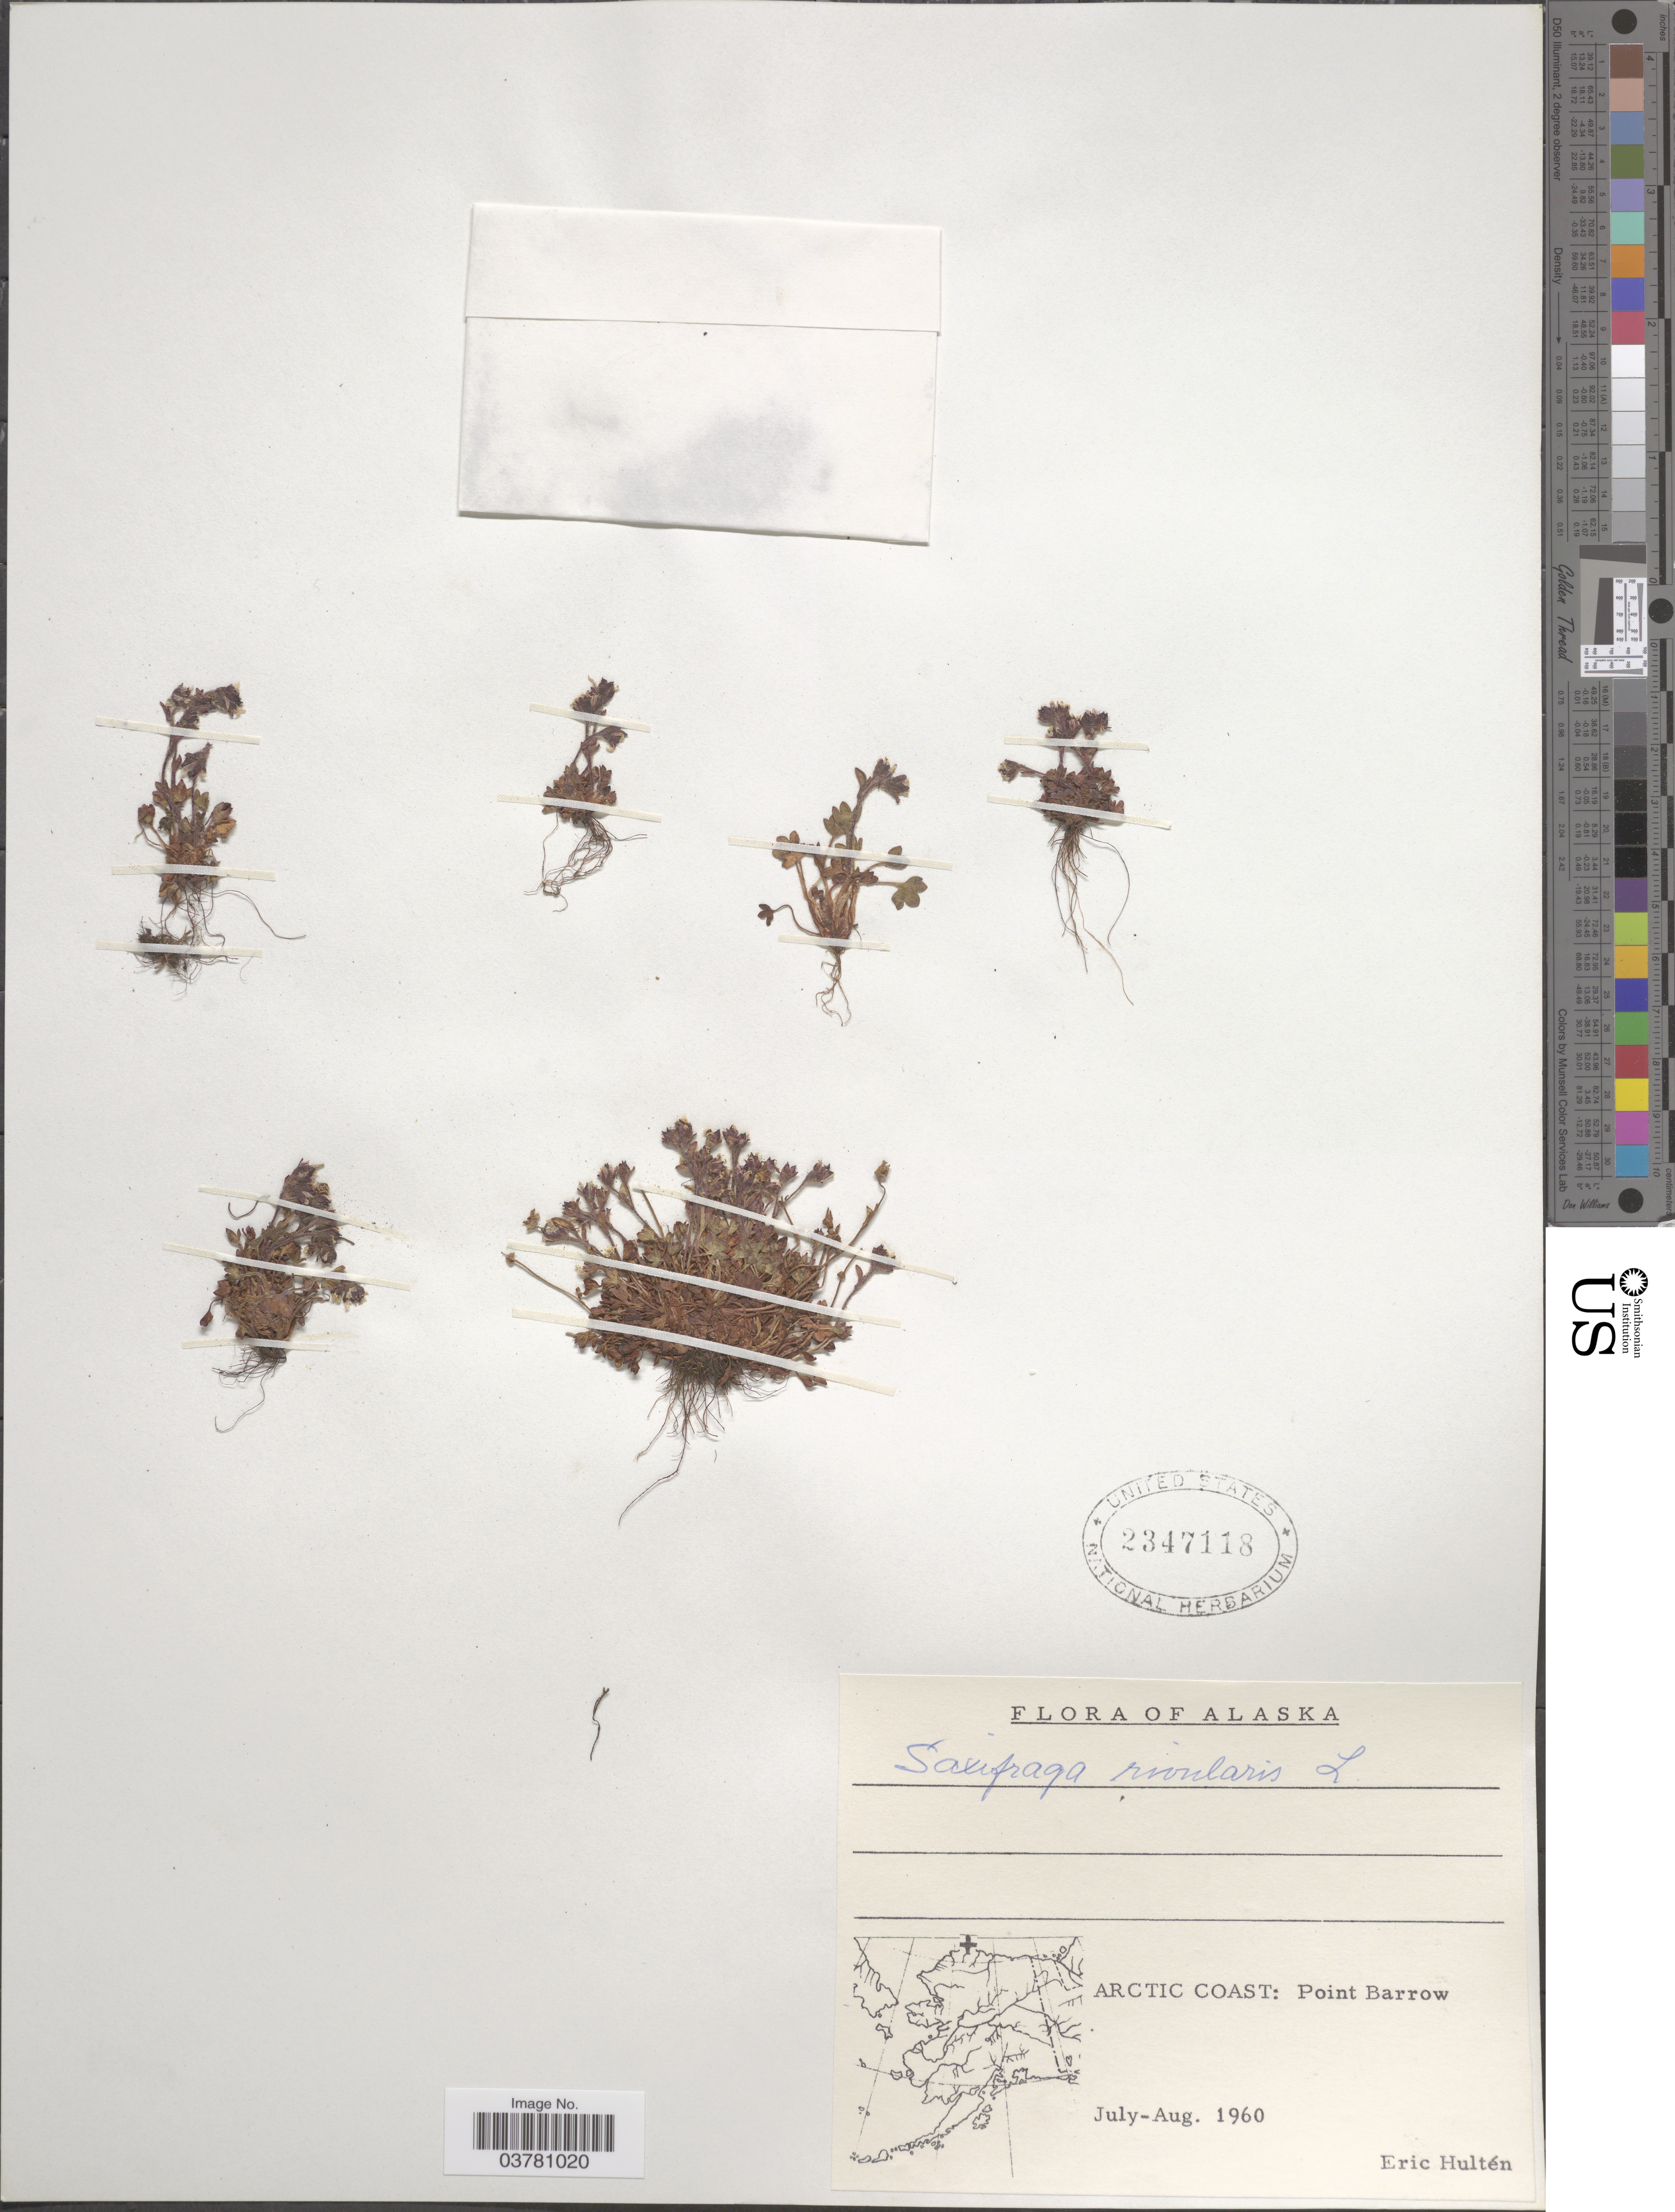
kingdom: Plantae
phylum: Tracheophyta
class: Magnoliopsida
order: Saxifragales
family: Saxifragaceae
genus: Saxifraga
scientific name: Saxifraga rivularis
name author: L.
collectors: E. G. Hultén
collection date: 1960-07/1960-08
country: United States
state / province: Alaska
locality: Arctic Coast: Point Barrow.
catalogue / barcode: US 2347118